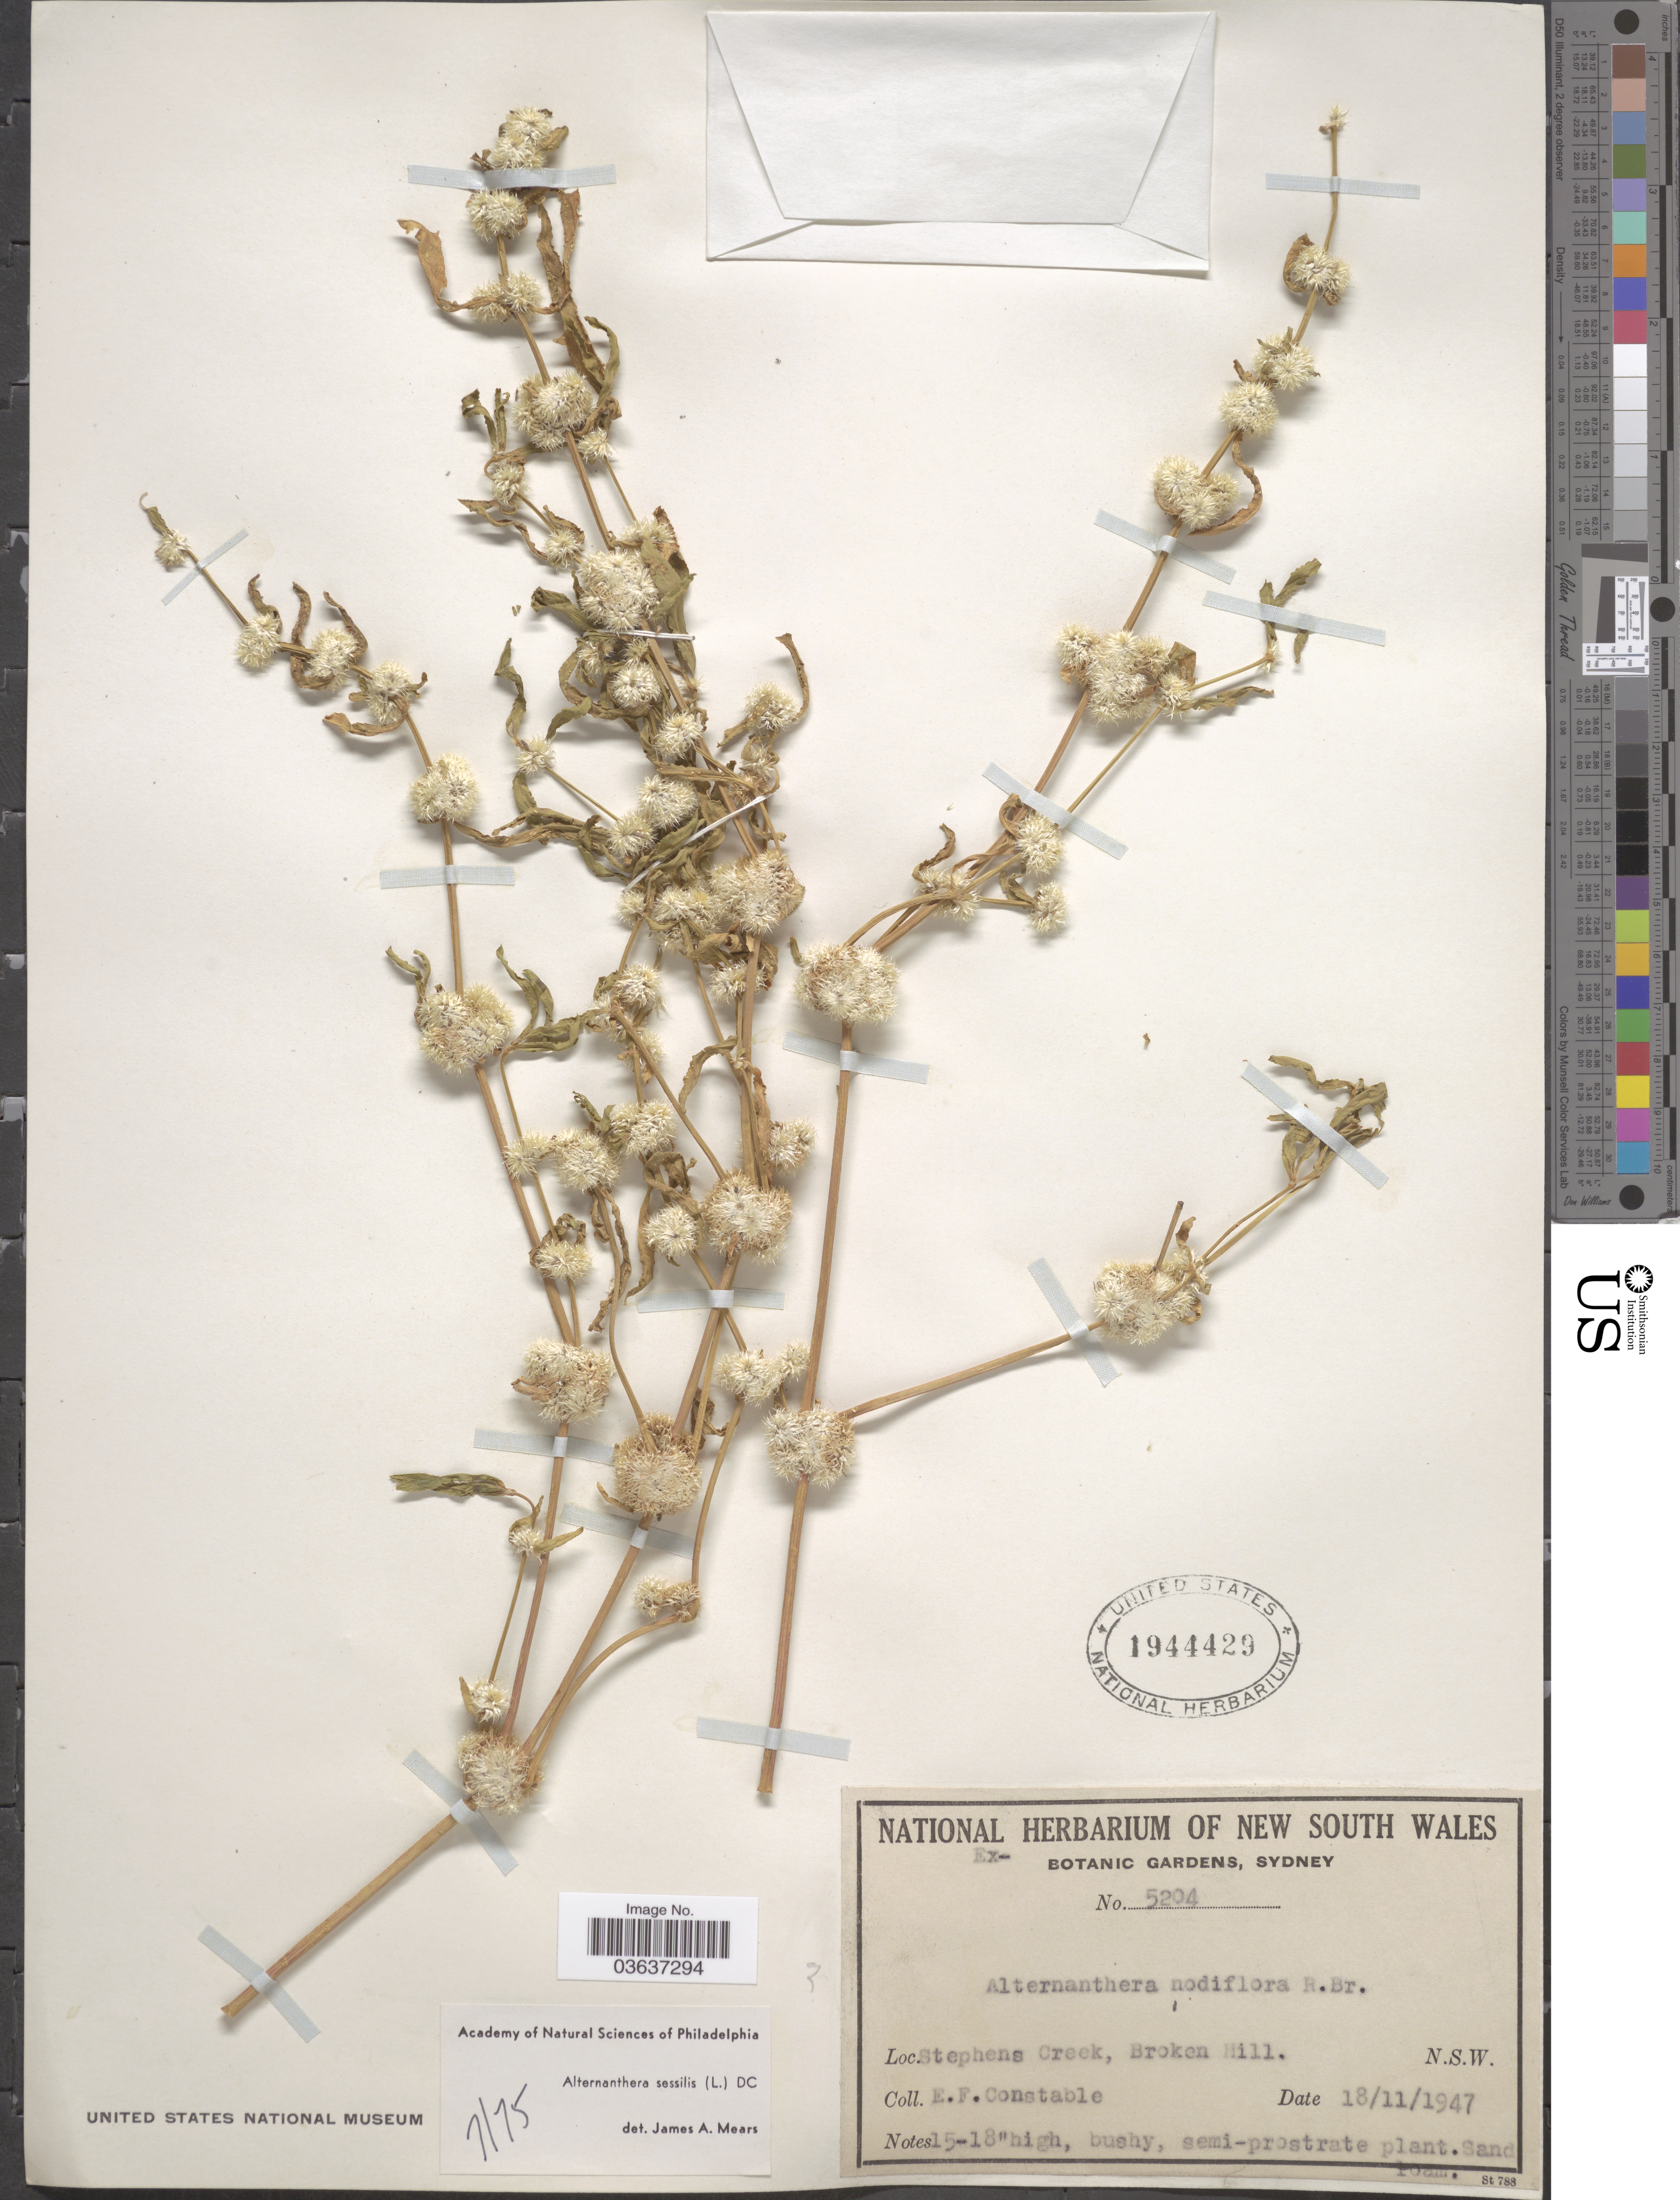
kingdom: Plantae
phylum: Tracheophyta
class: Magnoliopsida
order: Caryophyllales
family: Amaranthaceae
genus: Alternanthera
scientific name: Alternanthera sessilis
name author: (L.) DC.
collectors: E. F. Constable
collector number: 5204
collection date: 1947-11-18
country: Australia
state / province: New South Wales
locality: Stephens Creek, Broken Hill.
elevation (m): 100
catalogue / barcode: US 1944429